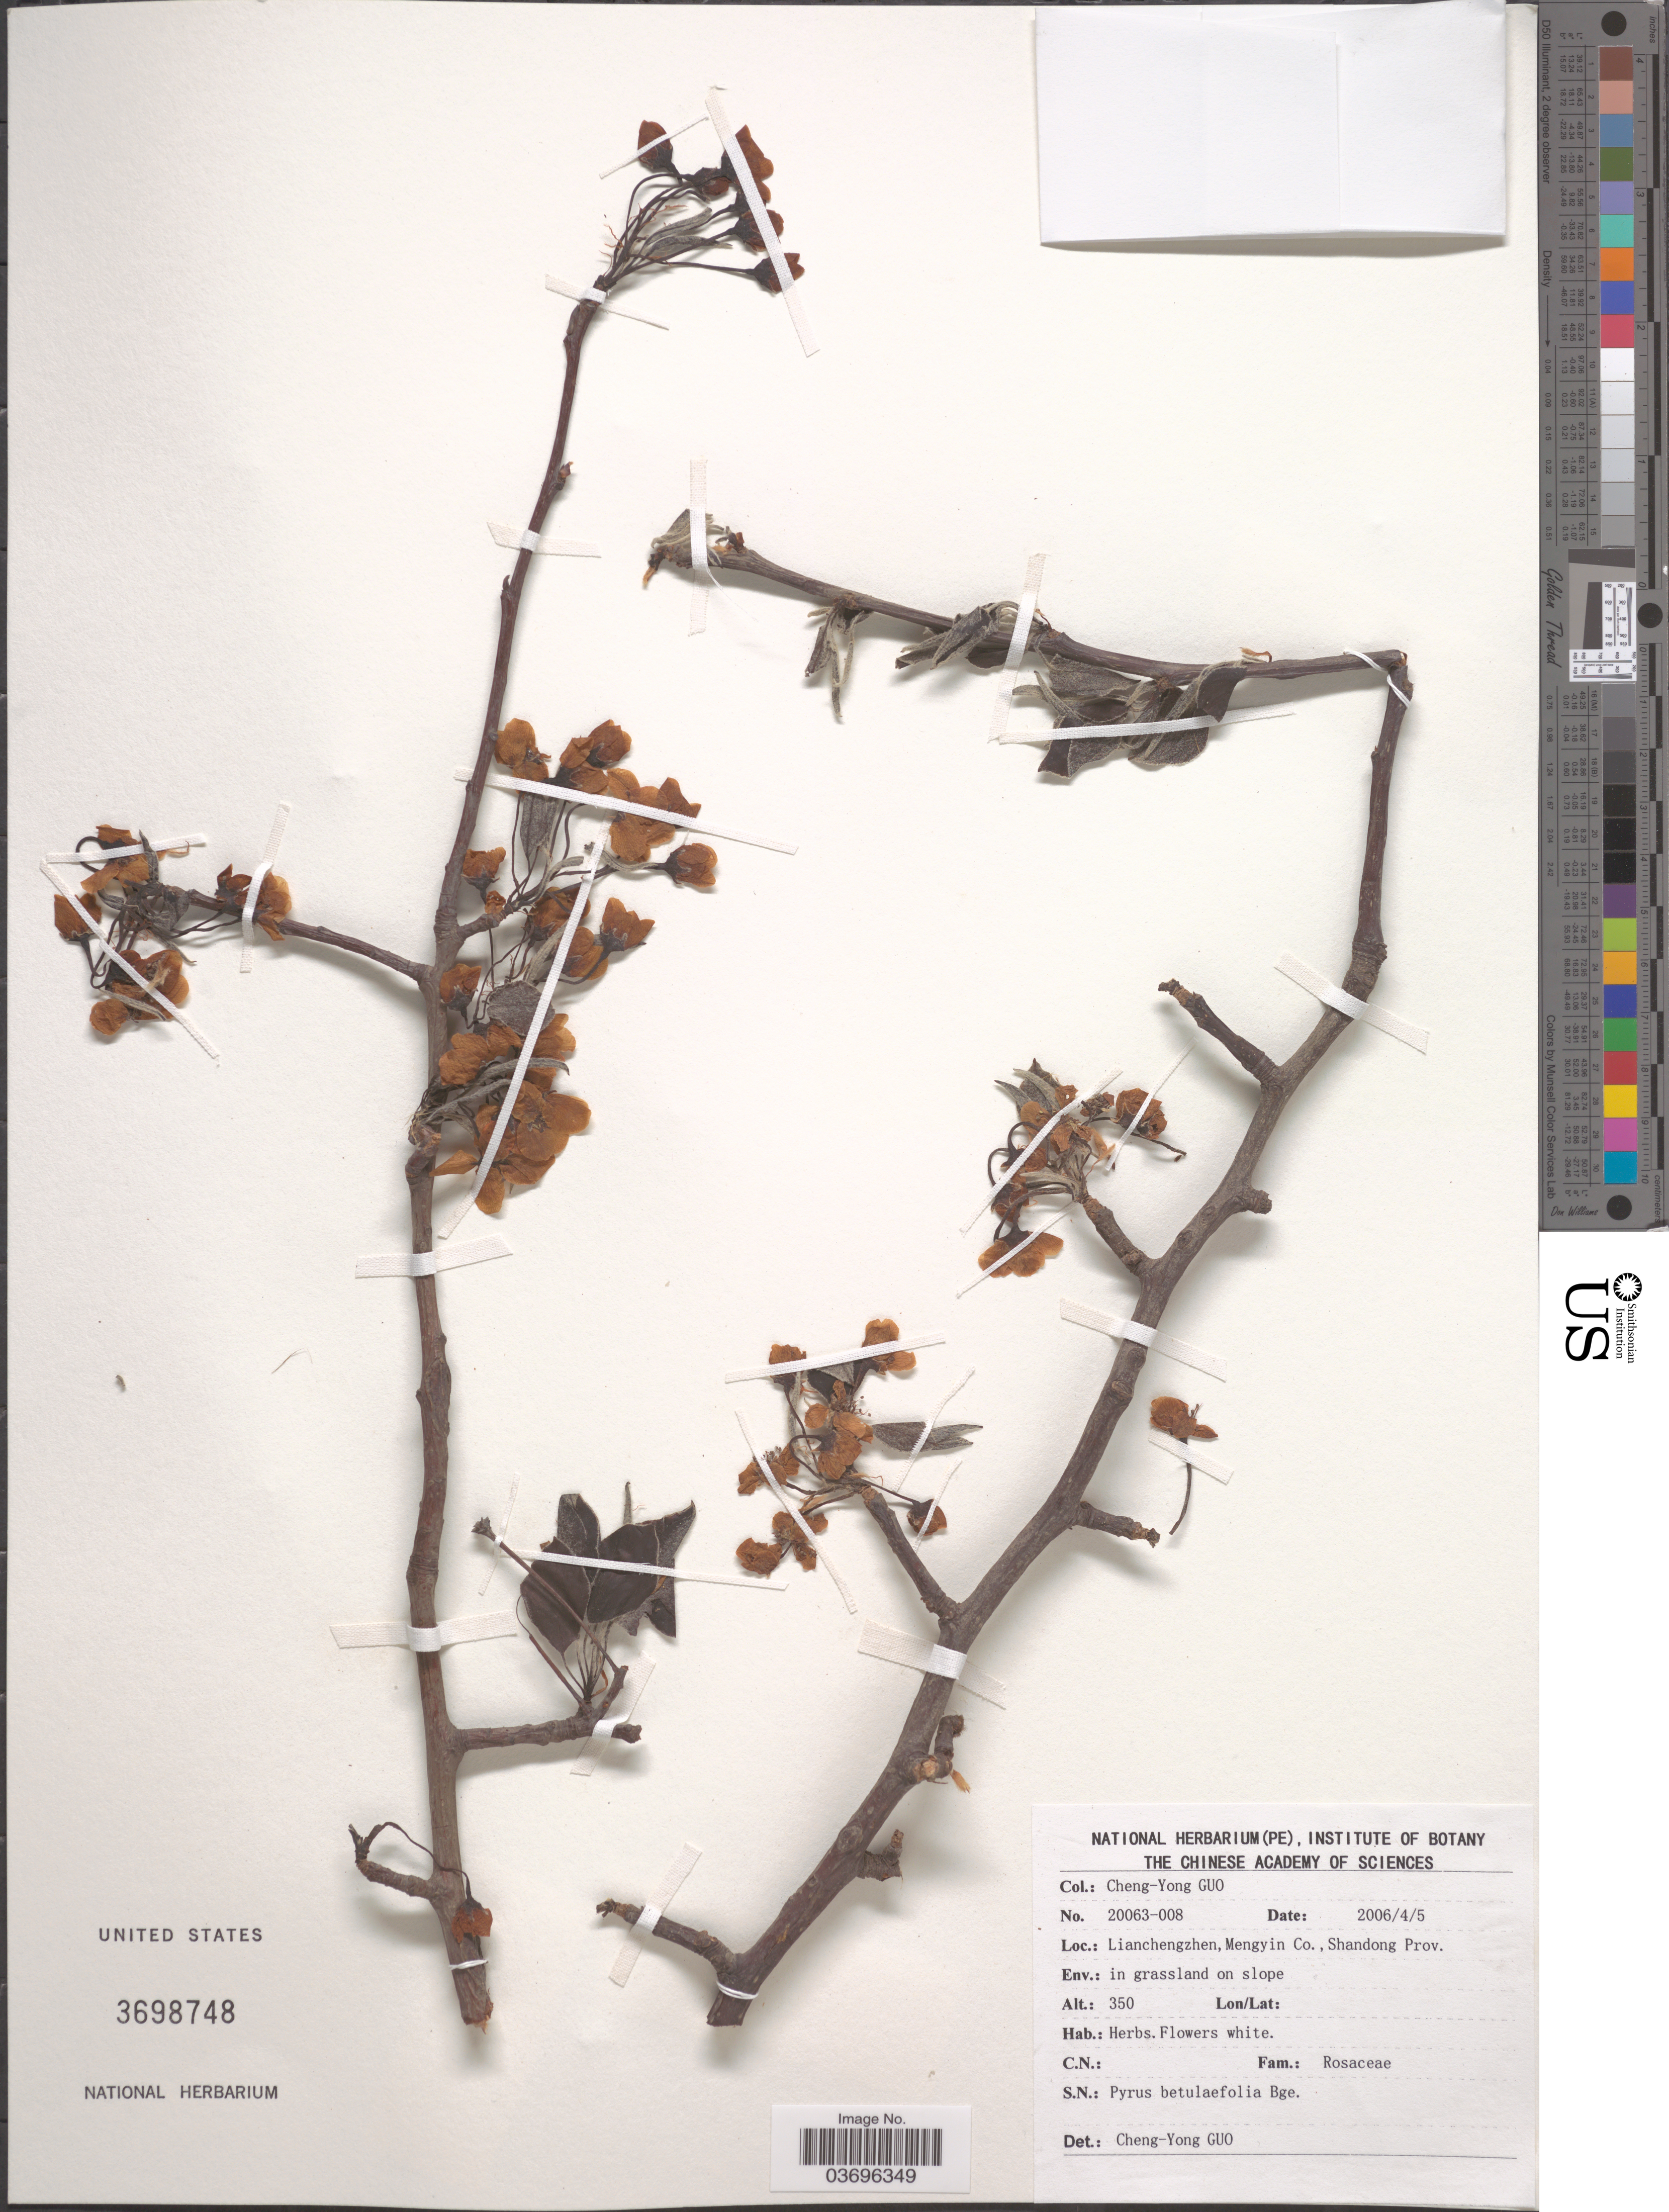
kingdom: Plantae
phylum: Tracheophyta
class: Magnoliopsida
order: Rosales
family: Rosaceae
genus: Pyrus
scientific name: Pyrus betulifolia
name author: Bunge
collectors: Guo Chengyong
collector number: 20063-008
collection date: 2006-04-05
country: China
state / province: Shandong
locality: Lianchengzhen, Mengyin Co.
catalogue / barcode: US 3698748